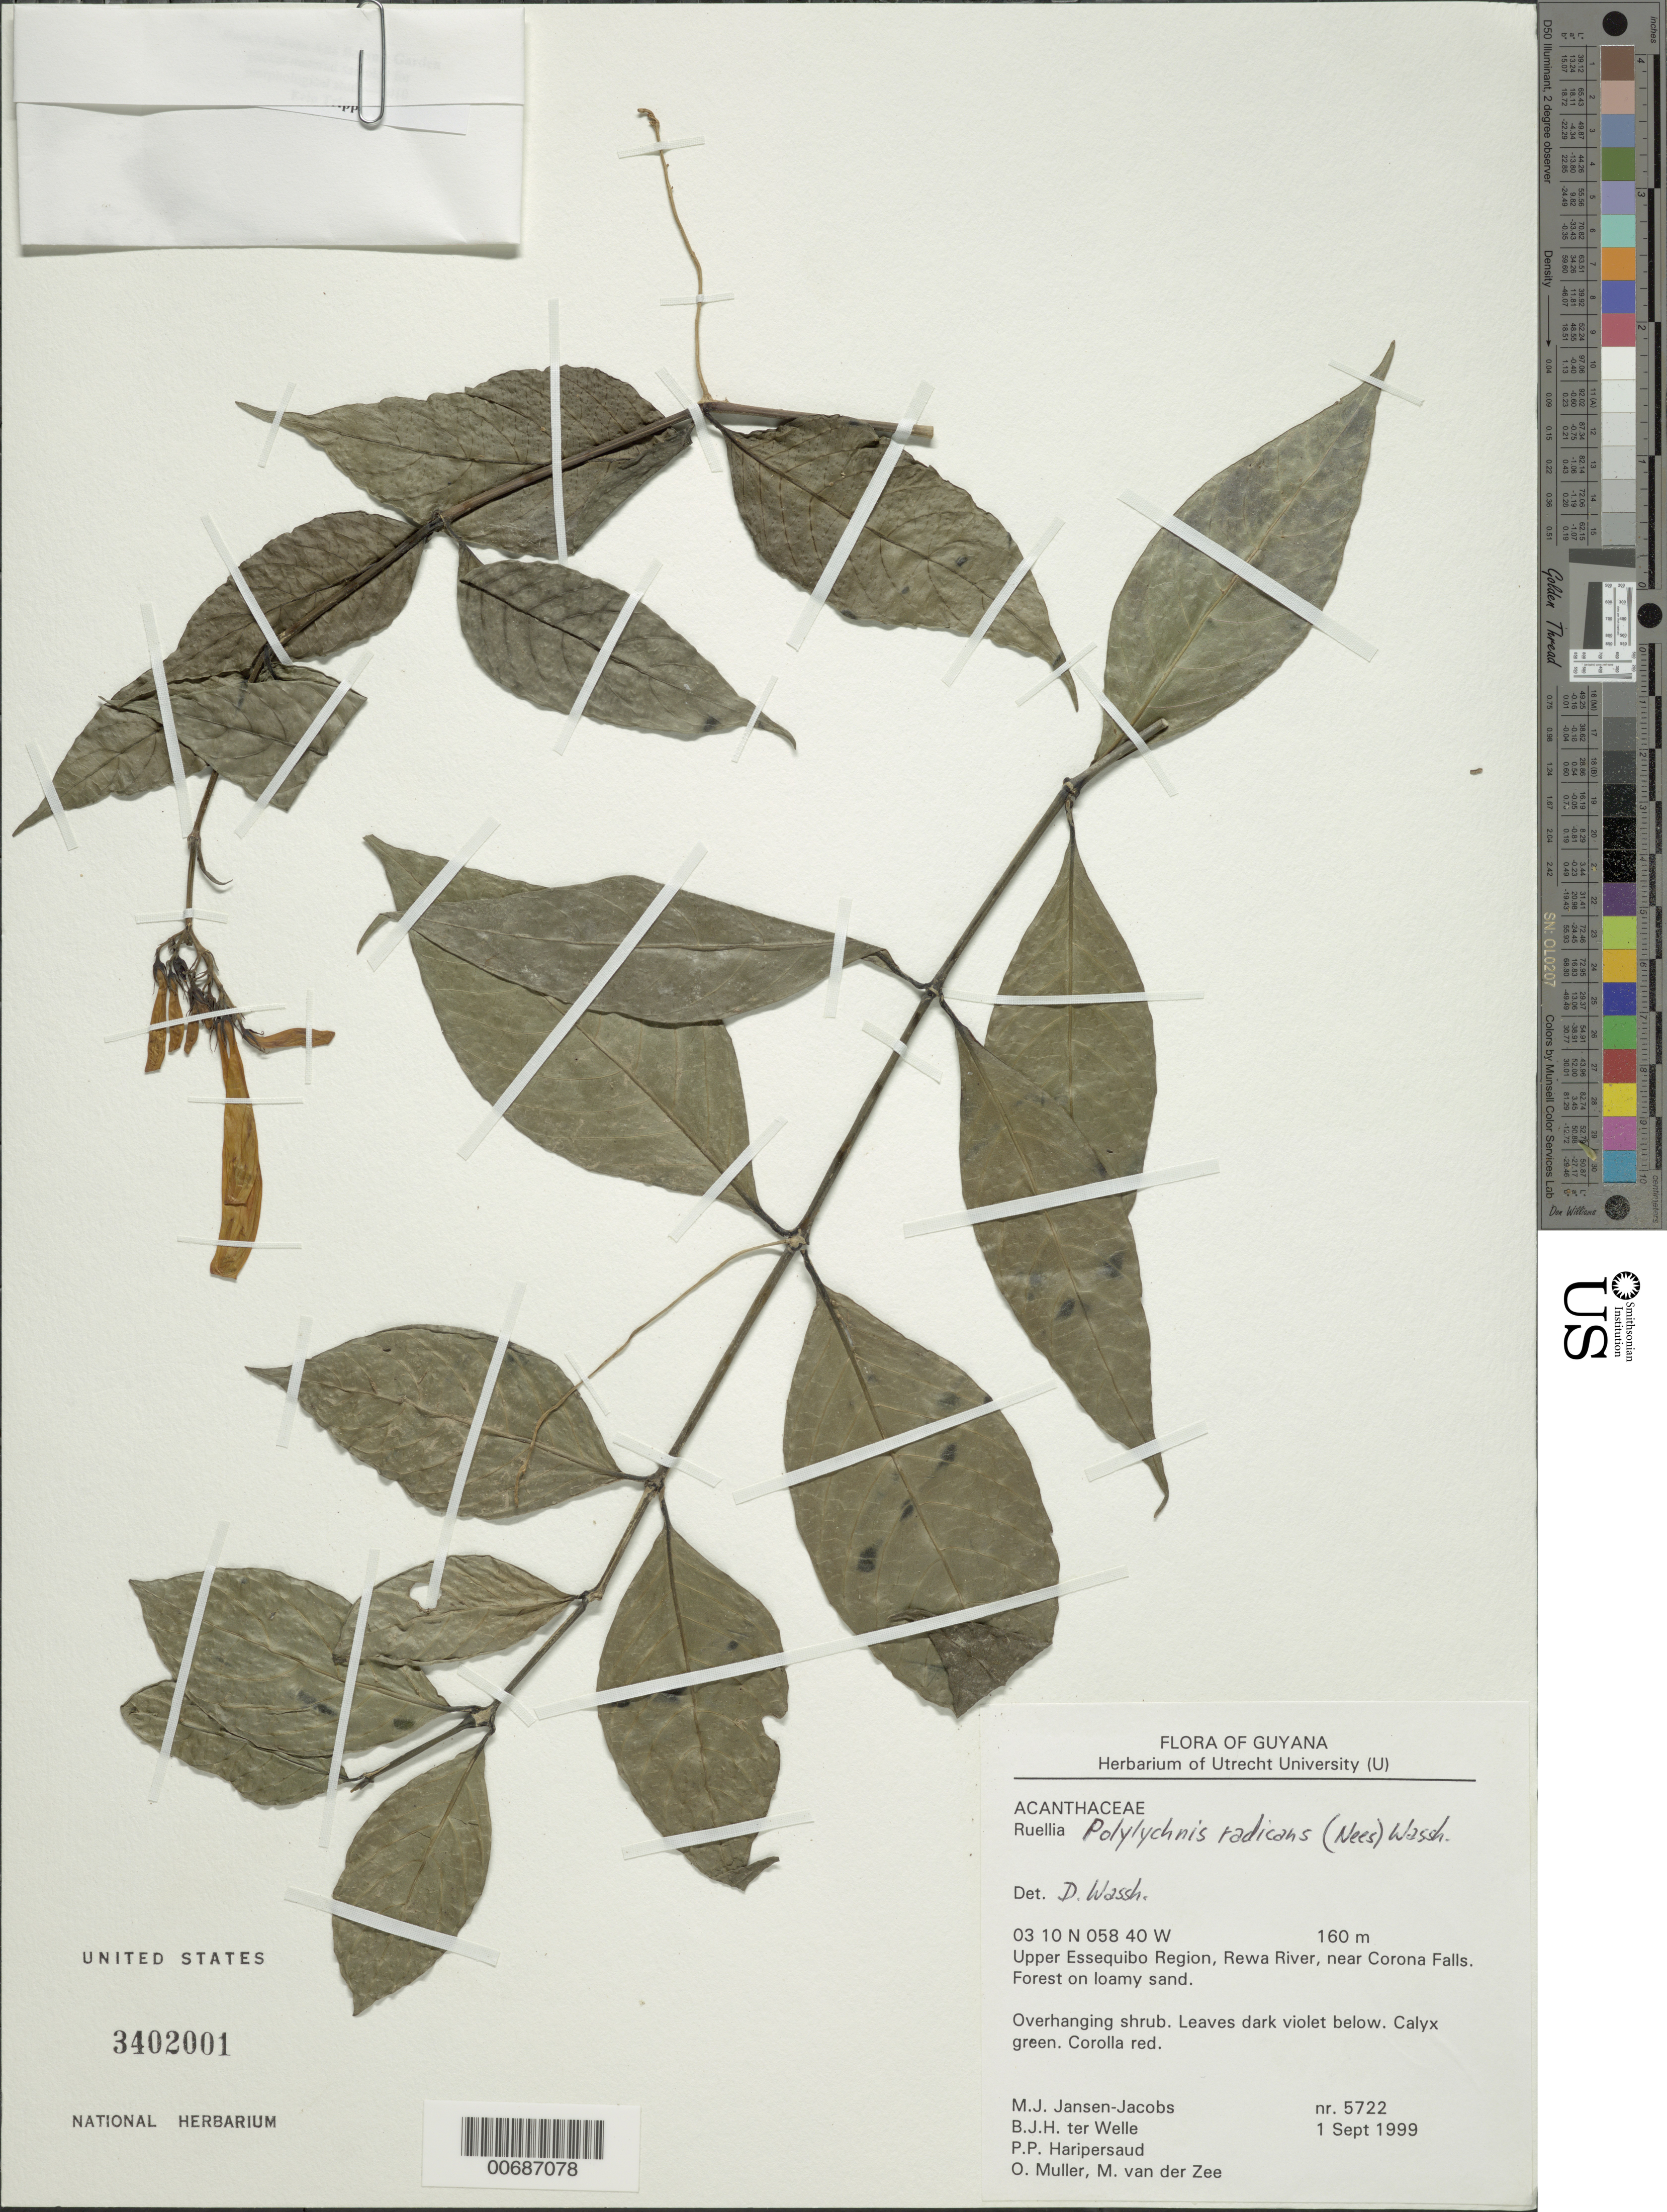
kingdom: Plantae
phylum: Tracheophyta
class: Magnoliopsida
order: Lamiales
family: Acanthaceae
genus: Polylychnis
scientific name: Polylychnis radicans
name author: (Nees) Wassh.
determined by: Wasshausen, Dieter C., (BOT), Smithsonian Institution - National Museum of Natural History (UNITED STATES)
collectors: M. J. Jansen-Jacobs, B. Welle, P. Haripersaud, O. Muller & M. van der Zee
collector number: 5722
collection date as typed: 1-Sep-99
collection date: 1999-09-01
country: Guyana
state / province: U. Takutu-U. Essequibo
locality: Rewa River, near Corona Falls, Upper Essequibo Region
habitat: Forest on loamy sand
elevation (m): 160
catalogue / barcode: US 3402001